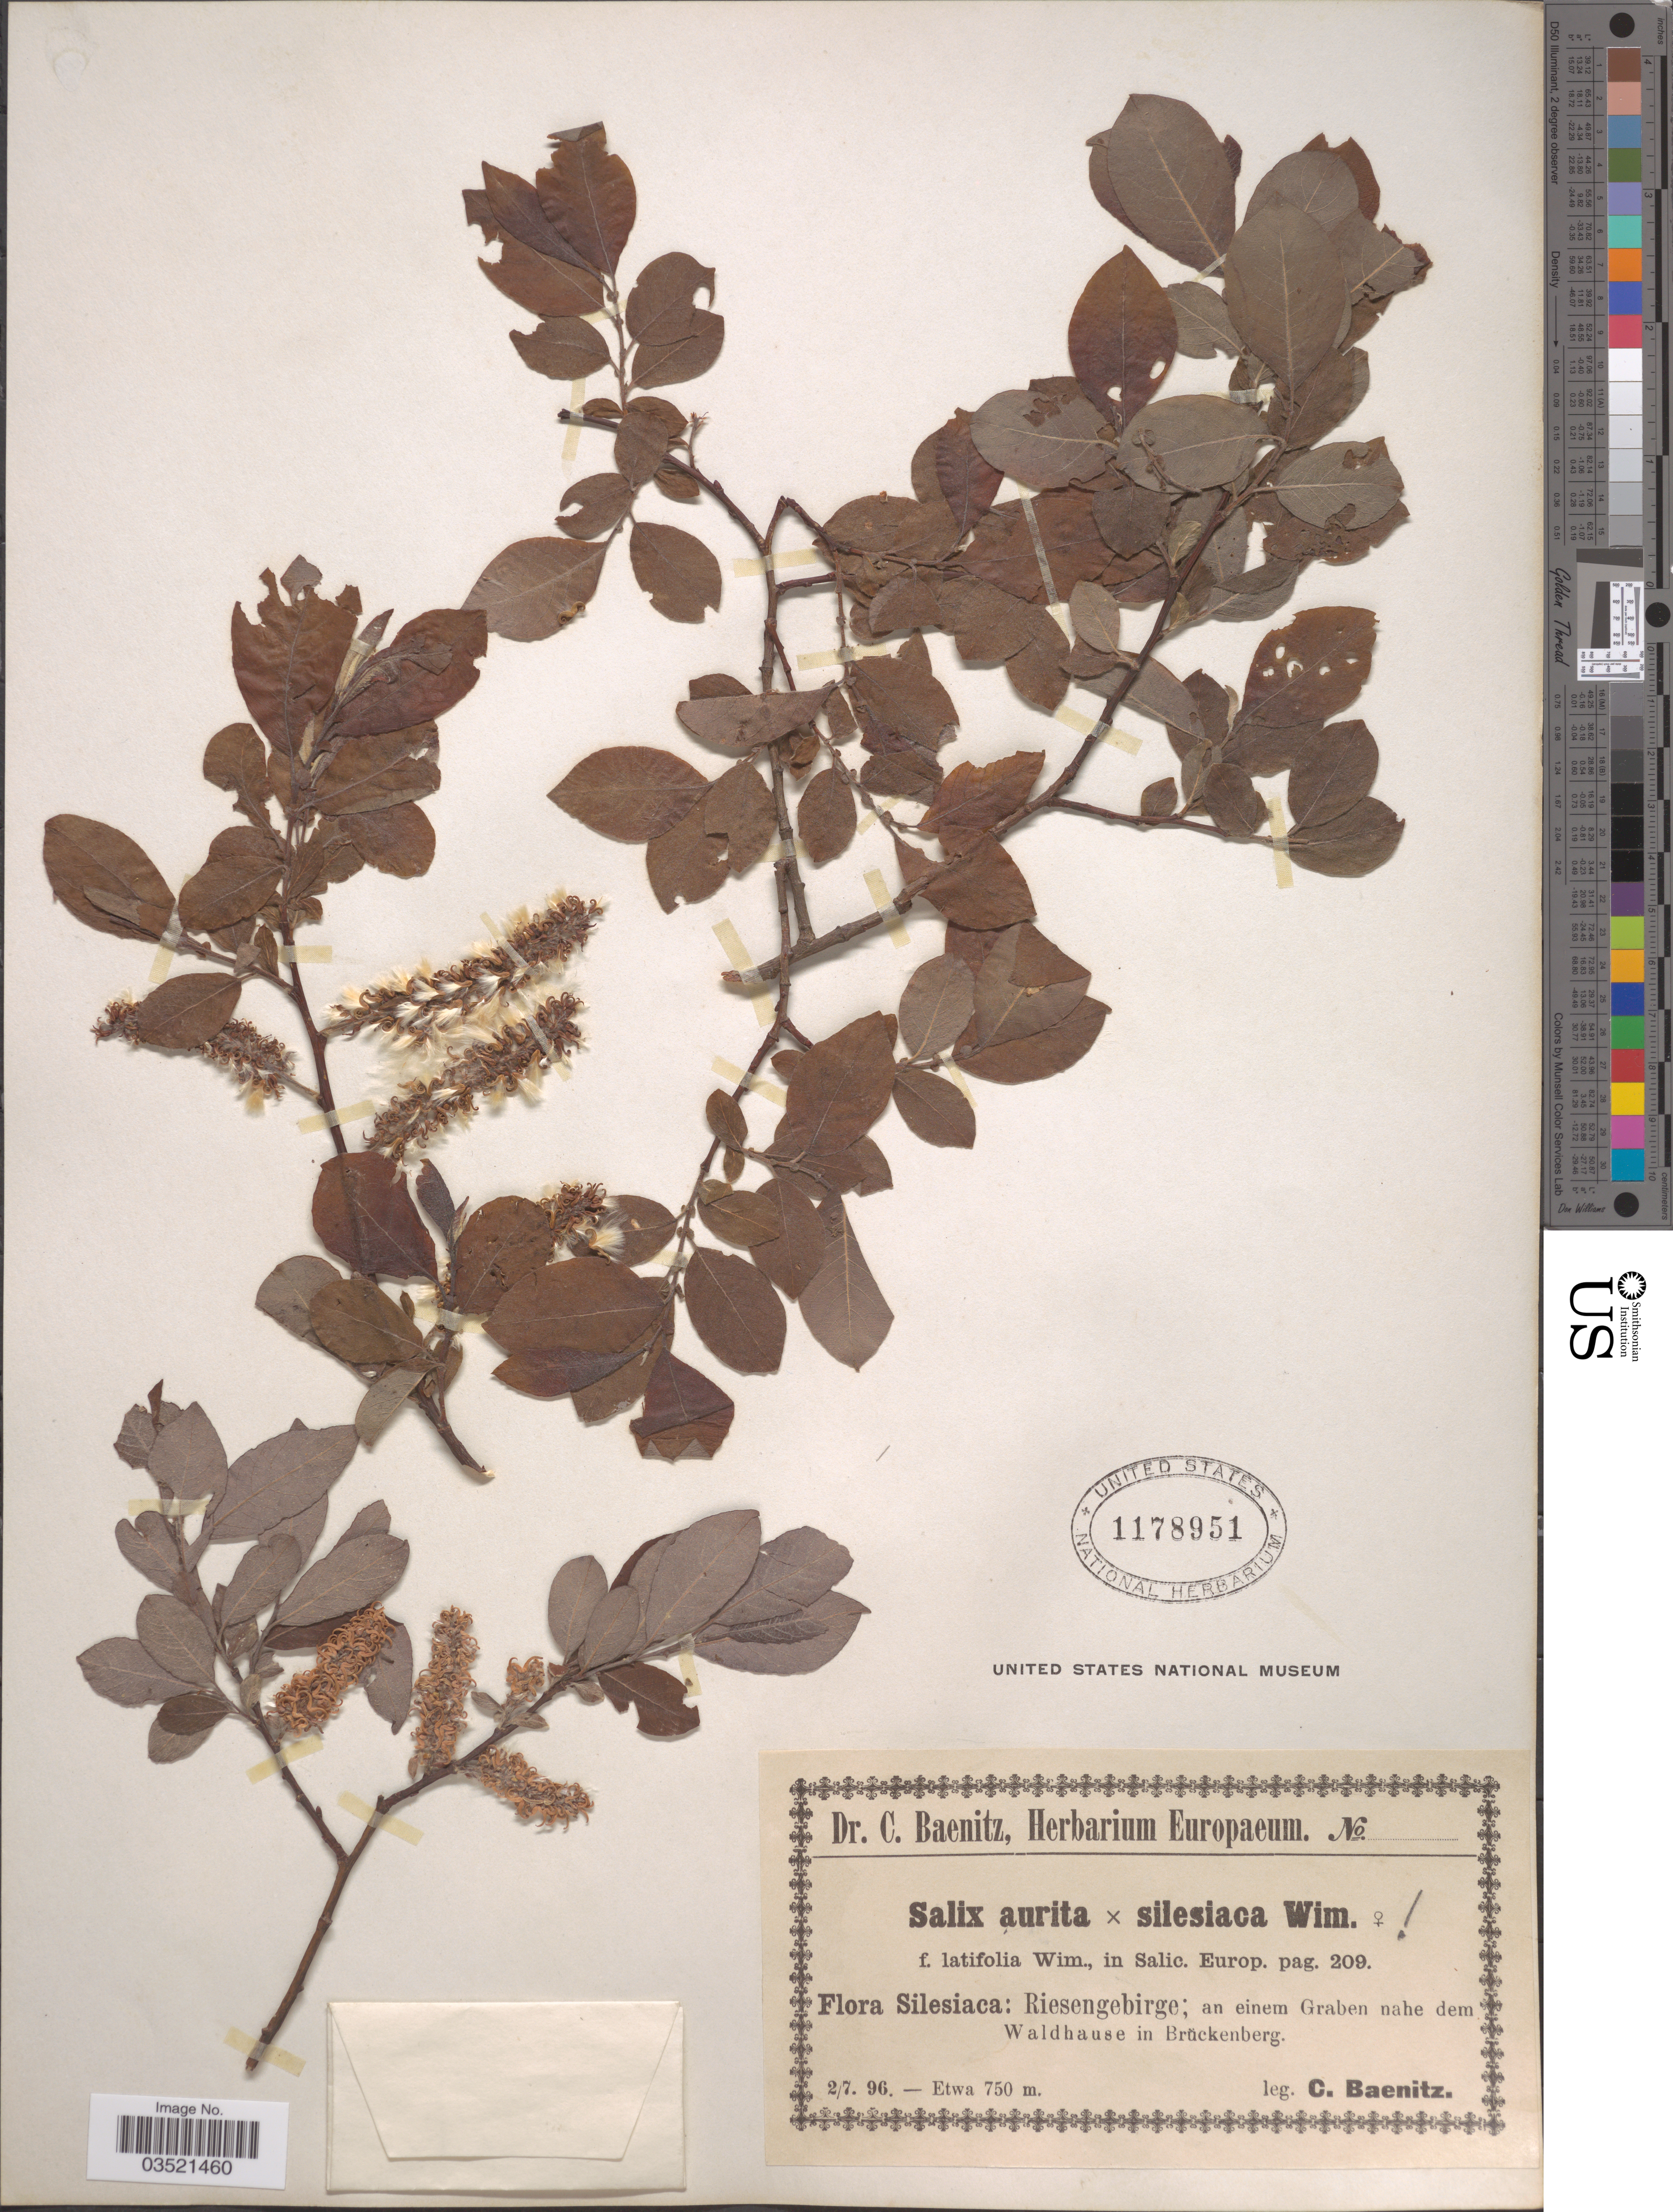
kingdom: Plantae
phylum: Tracheophyta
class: Magnoliopsida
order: Malpighiales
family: Salicaceae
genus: Salix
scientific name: Salix aurita x S. silesiaca f. latifolia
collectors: C. G. Baenitz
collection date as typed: Transcribed d/m/y: 2/7/96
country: Poland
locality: Silesiaca: Riesengebirge; an einem Graben nahe dem Waldhause in Brückenberg. Etwa.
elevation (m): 750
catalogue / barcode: US 1178951